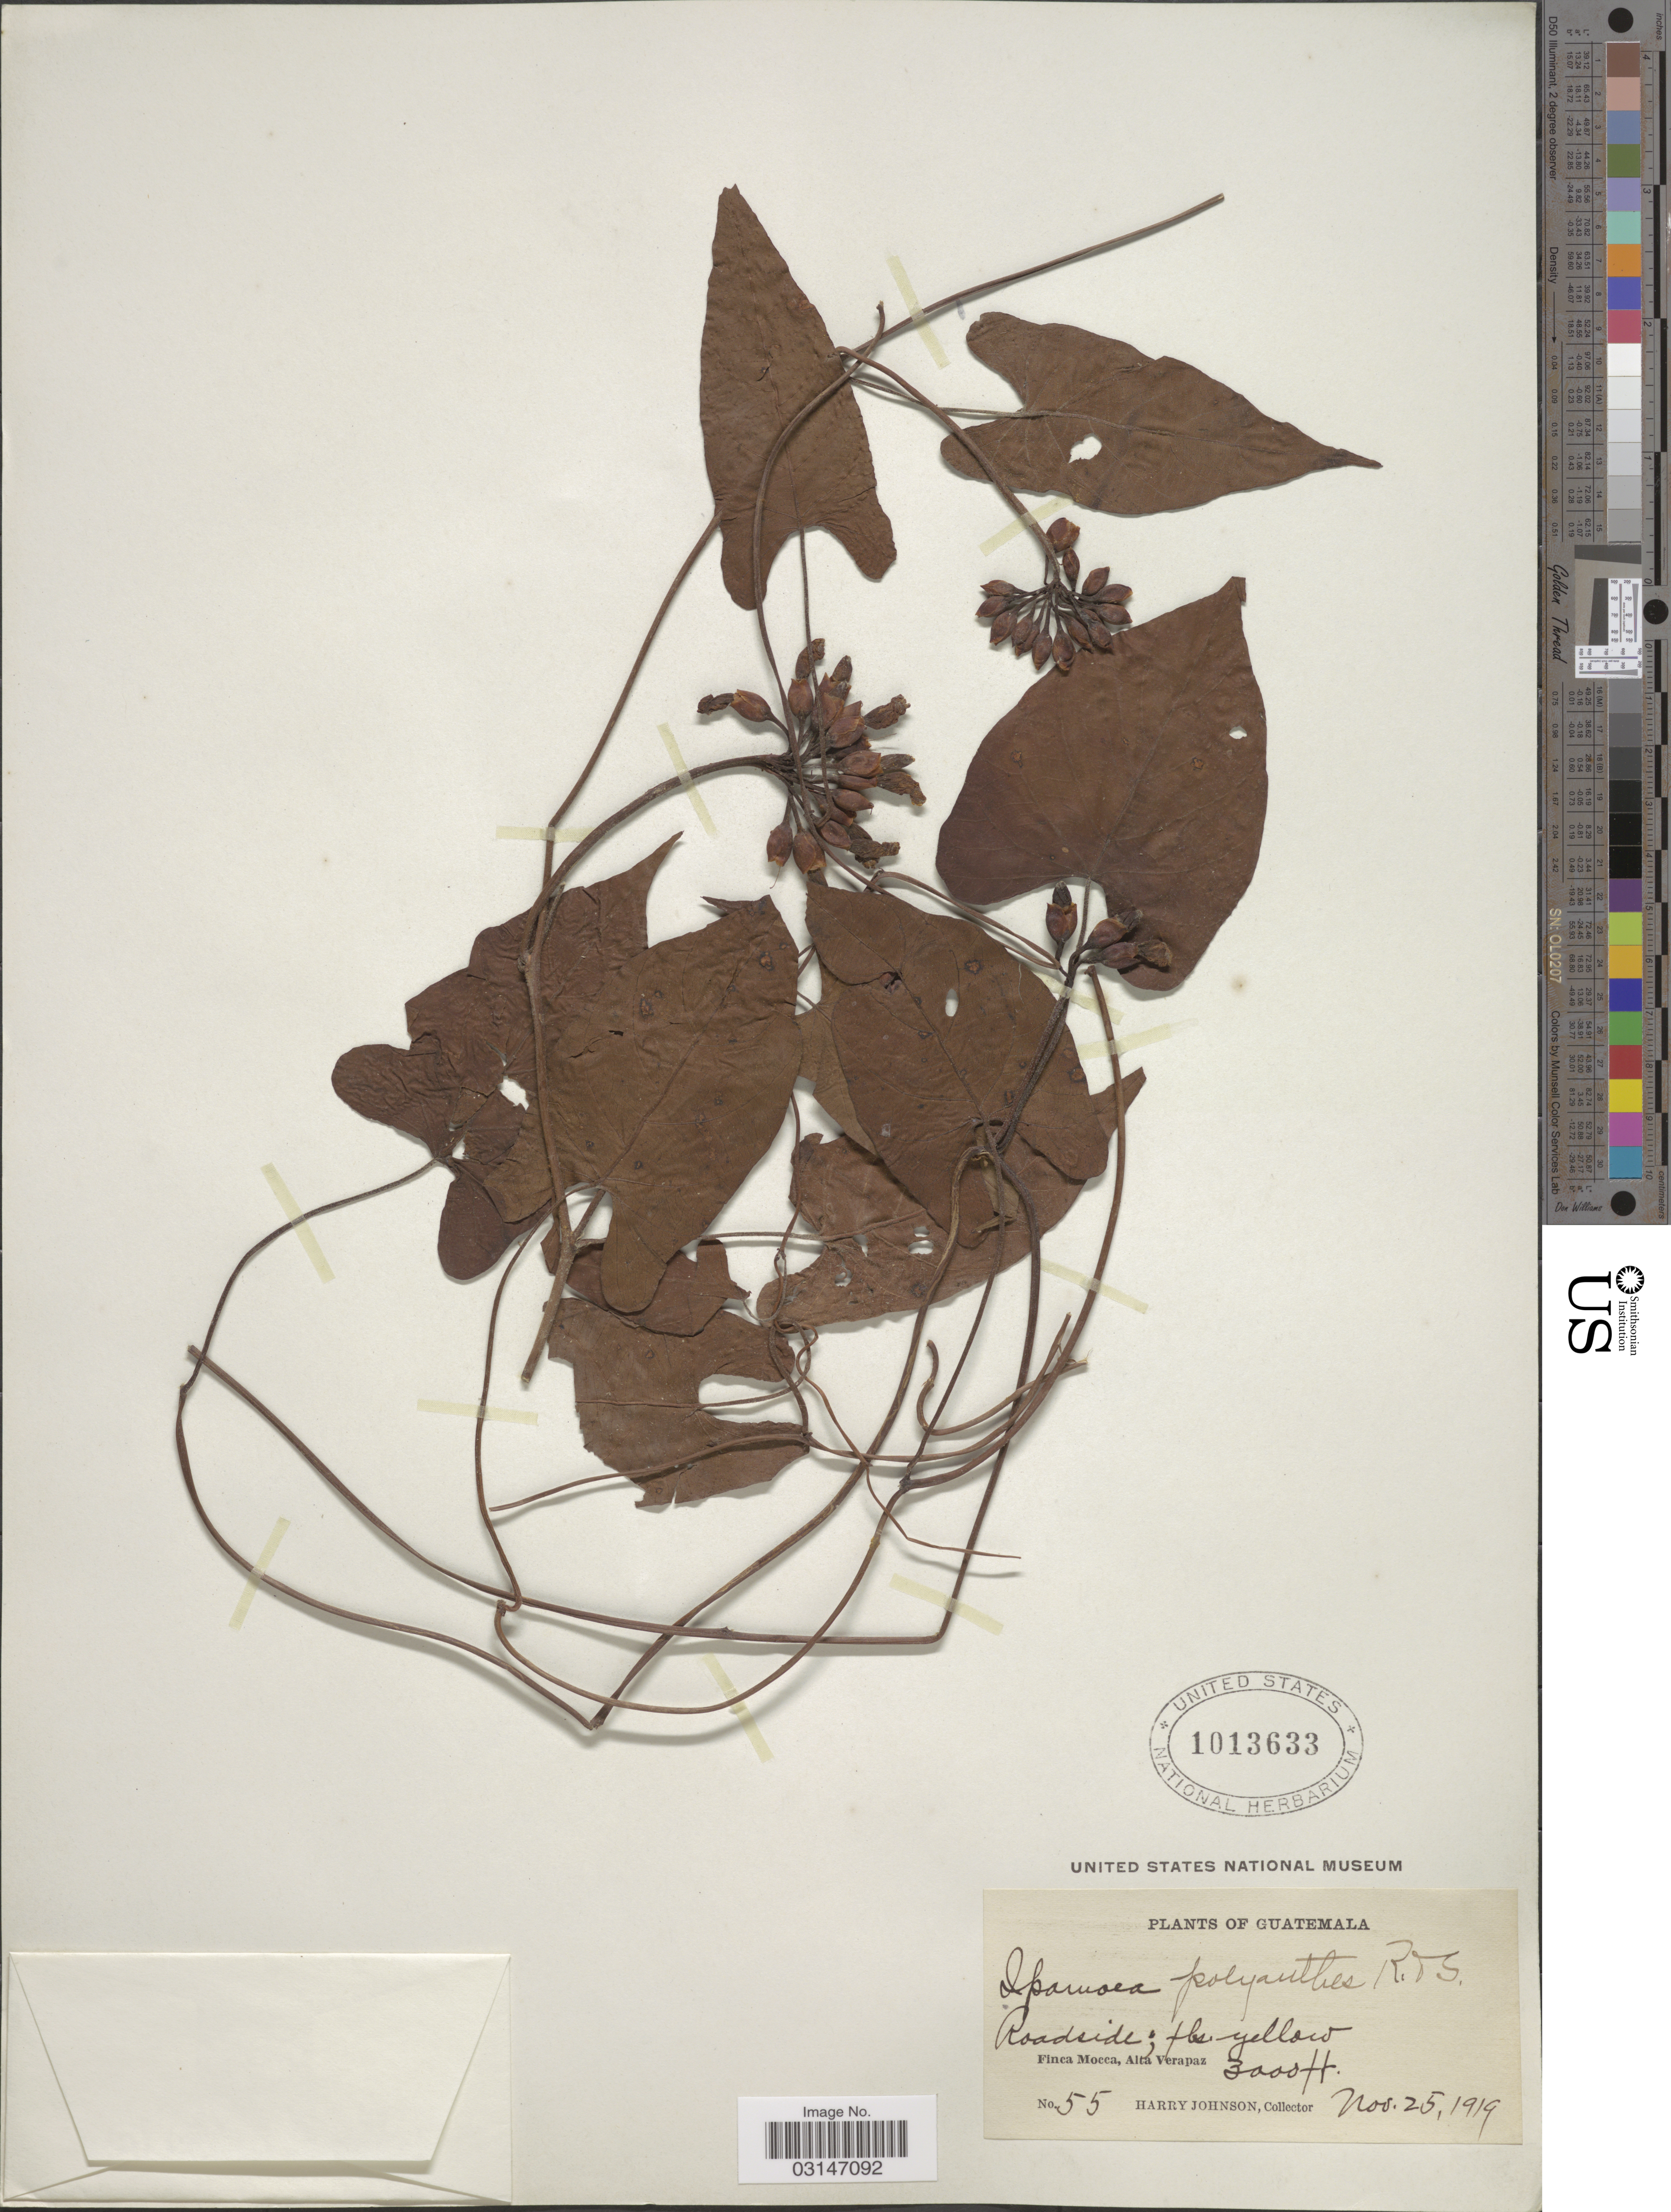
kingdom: Plantae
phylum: Tracheophyta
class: Magnoliopsida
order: Solanales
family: Convolvulaceae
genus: Camonea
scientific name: Camonea umbellata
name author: (L.) A. R. Simões & Staples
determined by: Strong, Mark T., (BOT), Smithsonian Institution - National Museum of Natural History (UNITED STATES)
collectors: H. Johnson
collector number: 55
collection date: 1919-11-25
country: Guatemala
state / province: Alta Verapaz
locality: Roadside, Finca Mocca, Alta Verapaz.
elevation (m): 914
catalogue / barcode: US 1013633